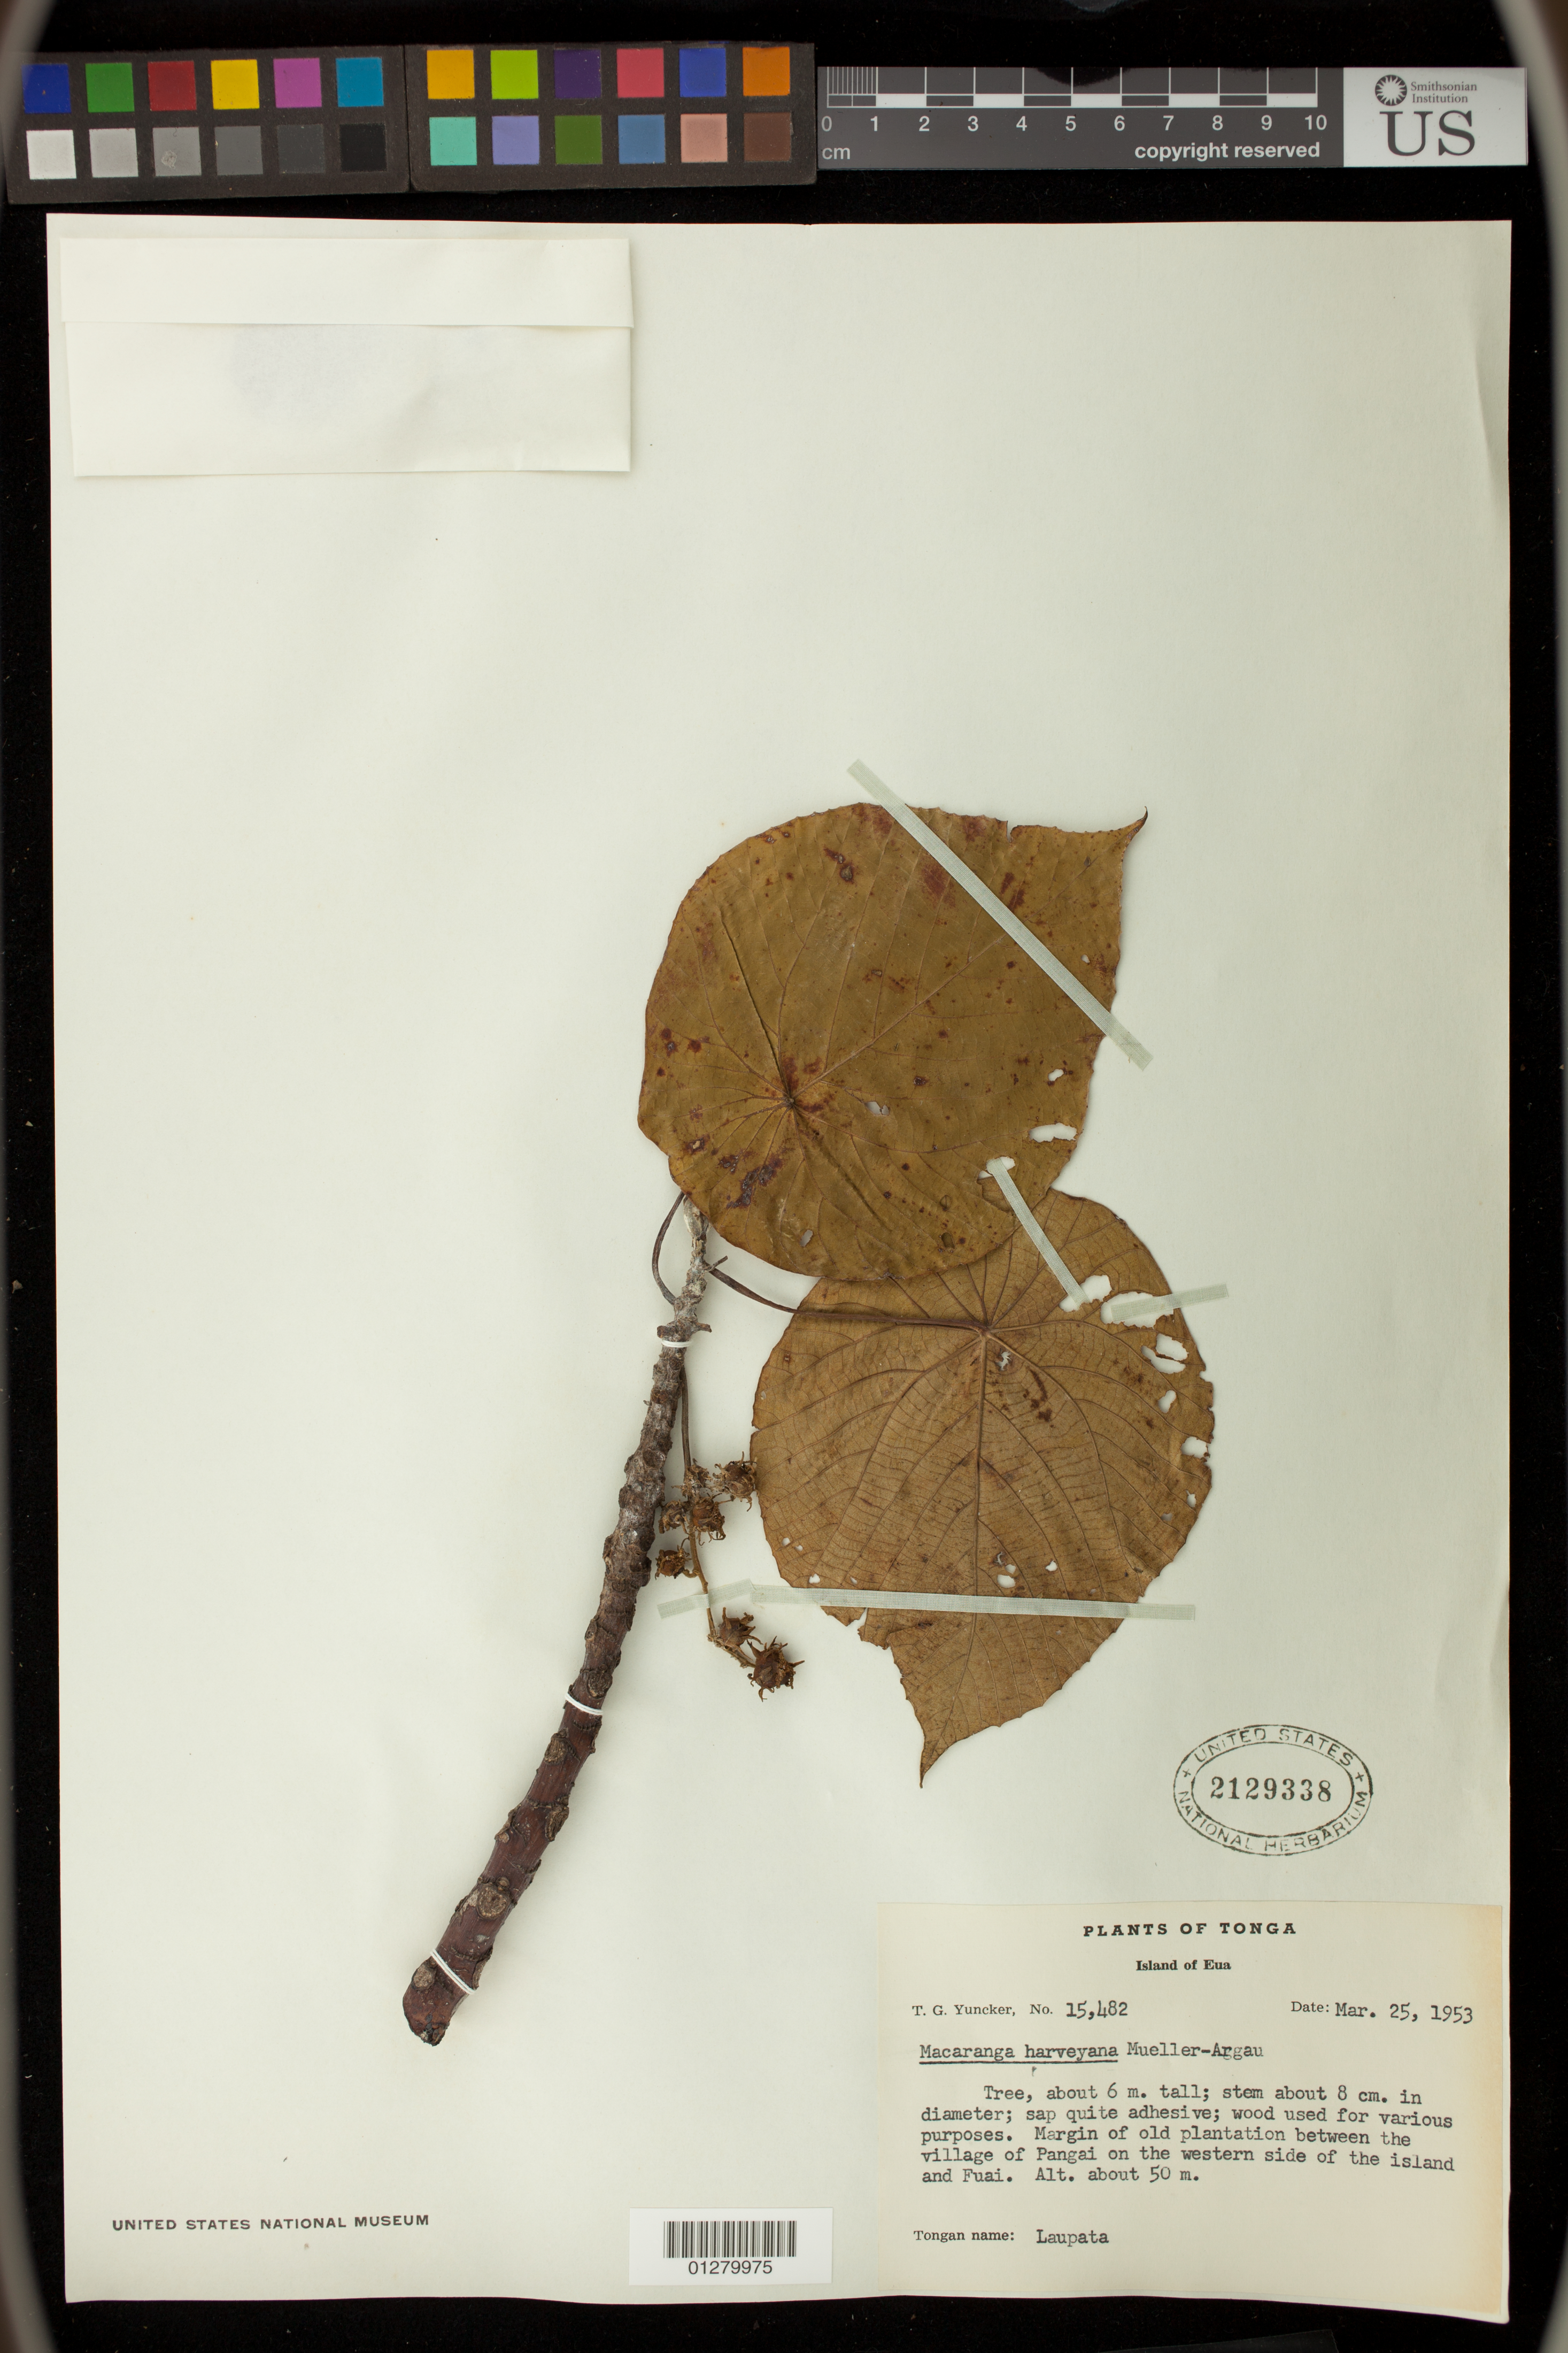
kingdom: Plantae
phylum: Tracheophyta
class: Magnoliopsida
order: Malpighiales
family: Euphorbiaceae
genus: Macaranga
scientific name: Macaranga harveyana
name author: Müll. Arg.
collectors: T. G. Yuncker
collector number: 15482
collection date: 1953-03-25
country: Tonga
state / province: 'Eua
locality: Margin of old plantation between the village of Pangai on the western side of the island and Fuai.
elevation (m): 50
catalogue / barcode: US 2129338